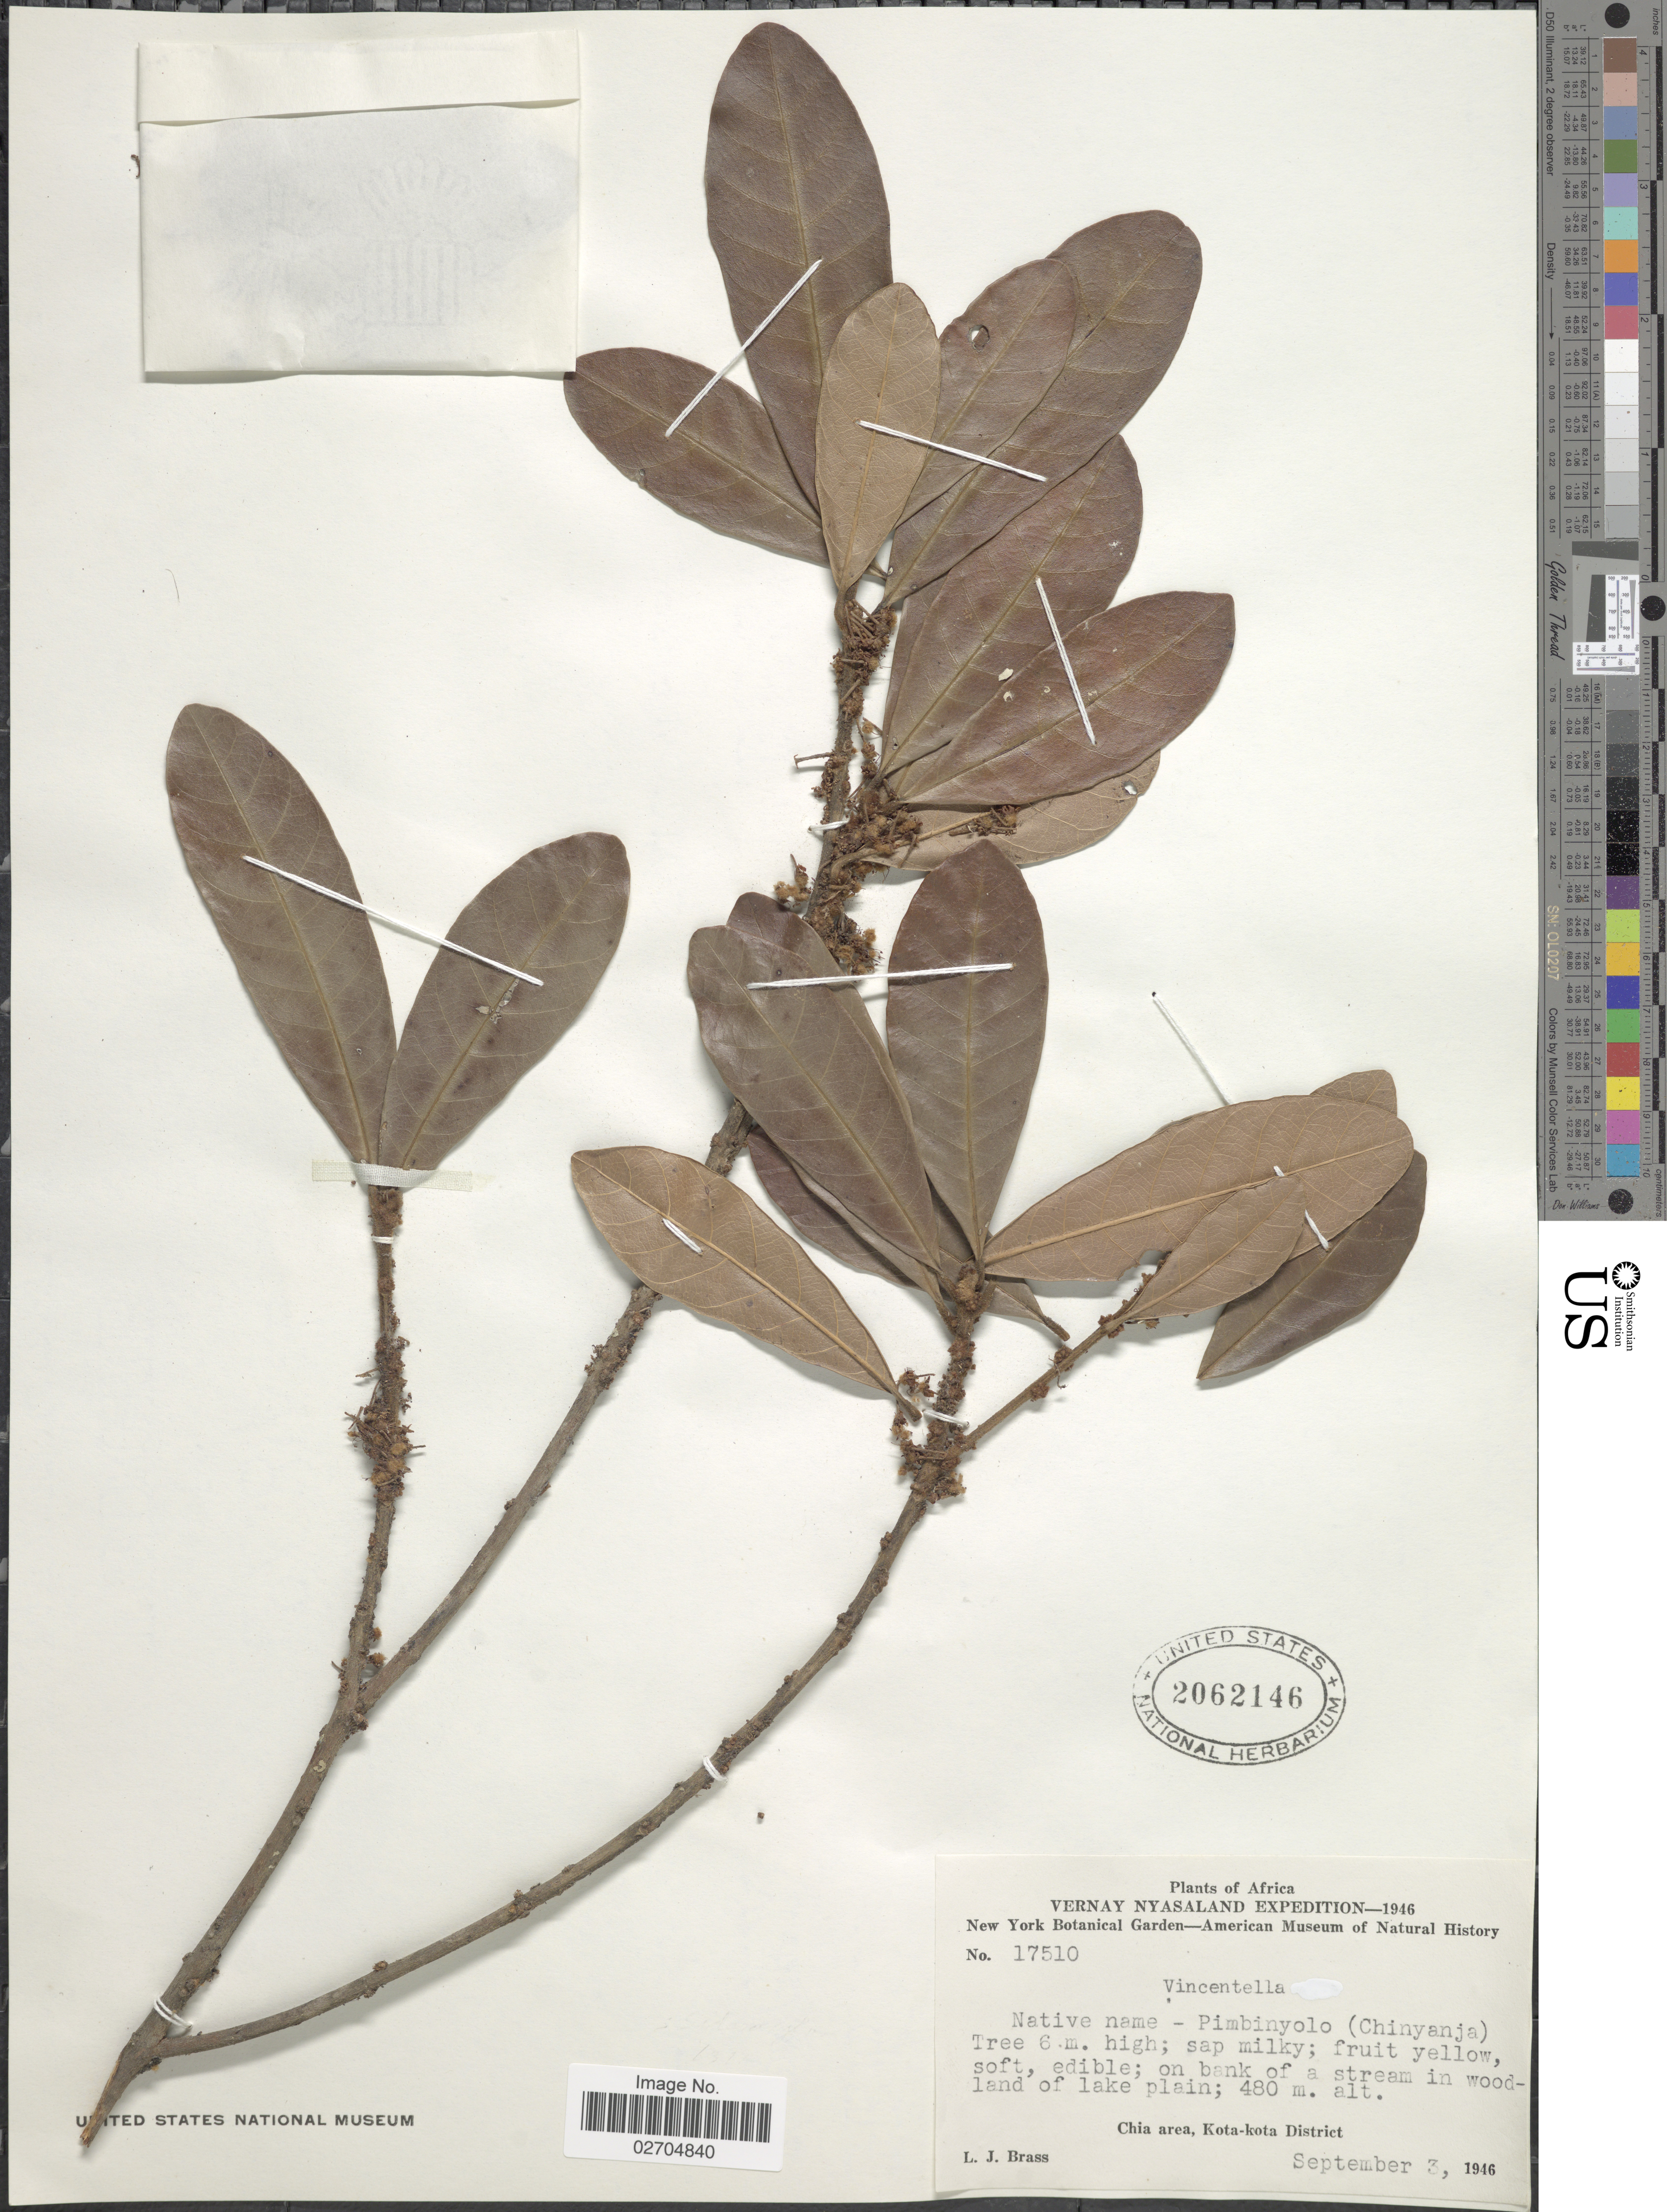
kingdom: Plantae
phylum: Tracheophyta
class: Magnoliopsida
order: Ericales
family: Sapotaceae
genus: Synsepalum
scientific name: Synsepalum sp.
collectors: L. J. Brass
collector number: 17510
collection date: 1946-09-03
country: Malawi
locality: Vernay Nyasaland. On bank of a stream in woodland of lake plain. Chia area, Kota-Kota District.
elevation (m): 480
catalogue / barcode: US 2062146